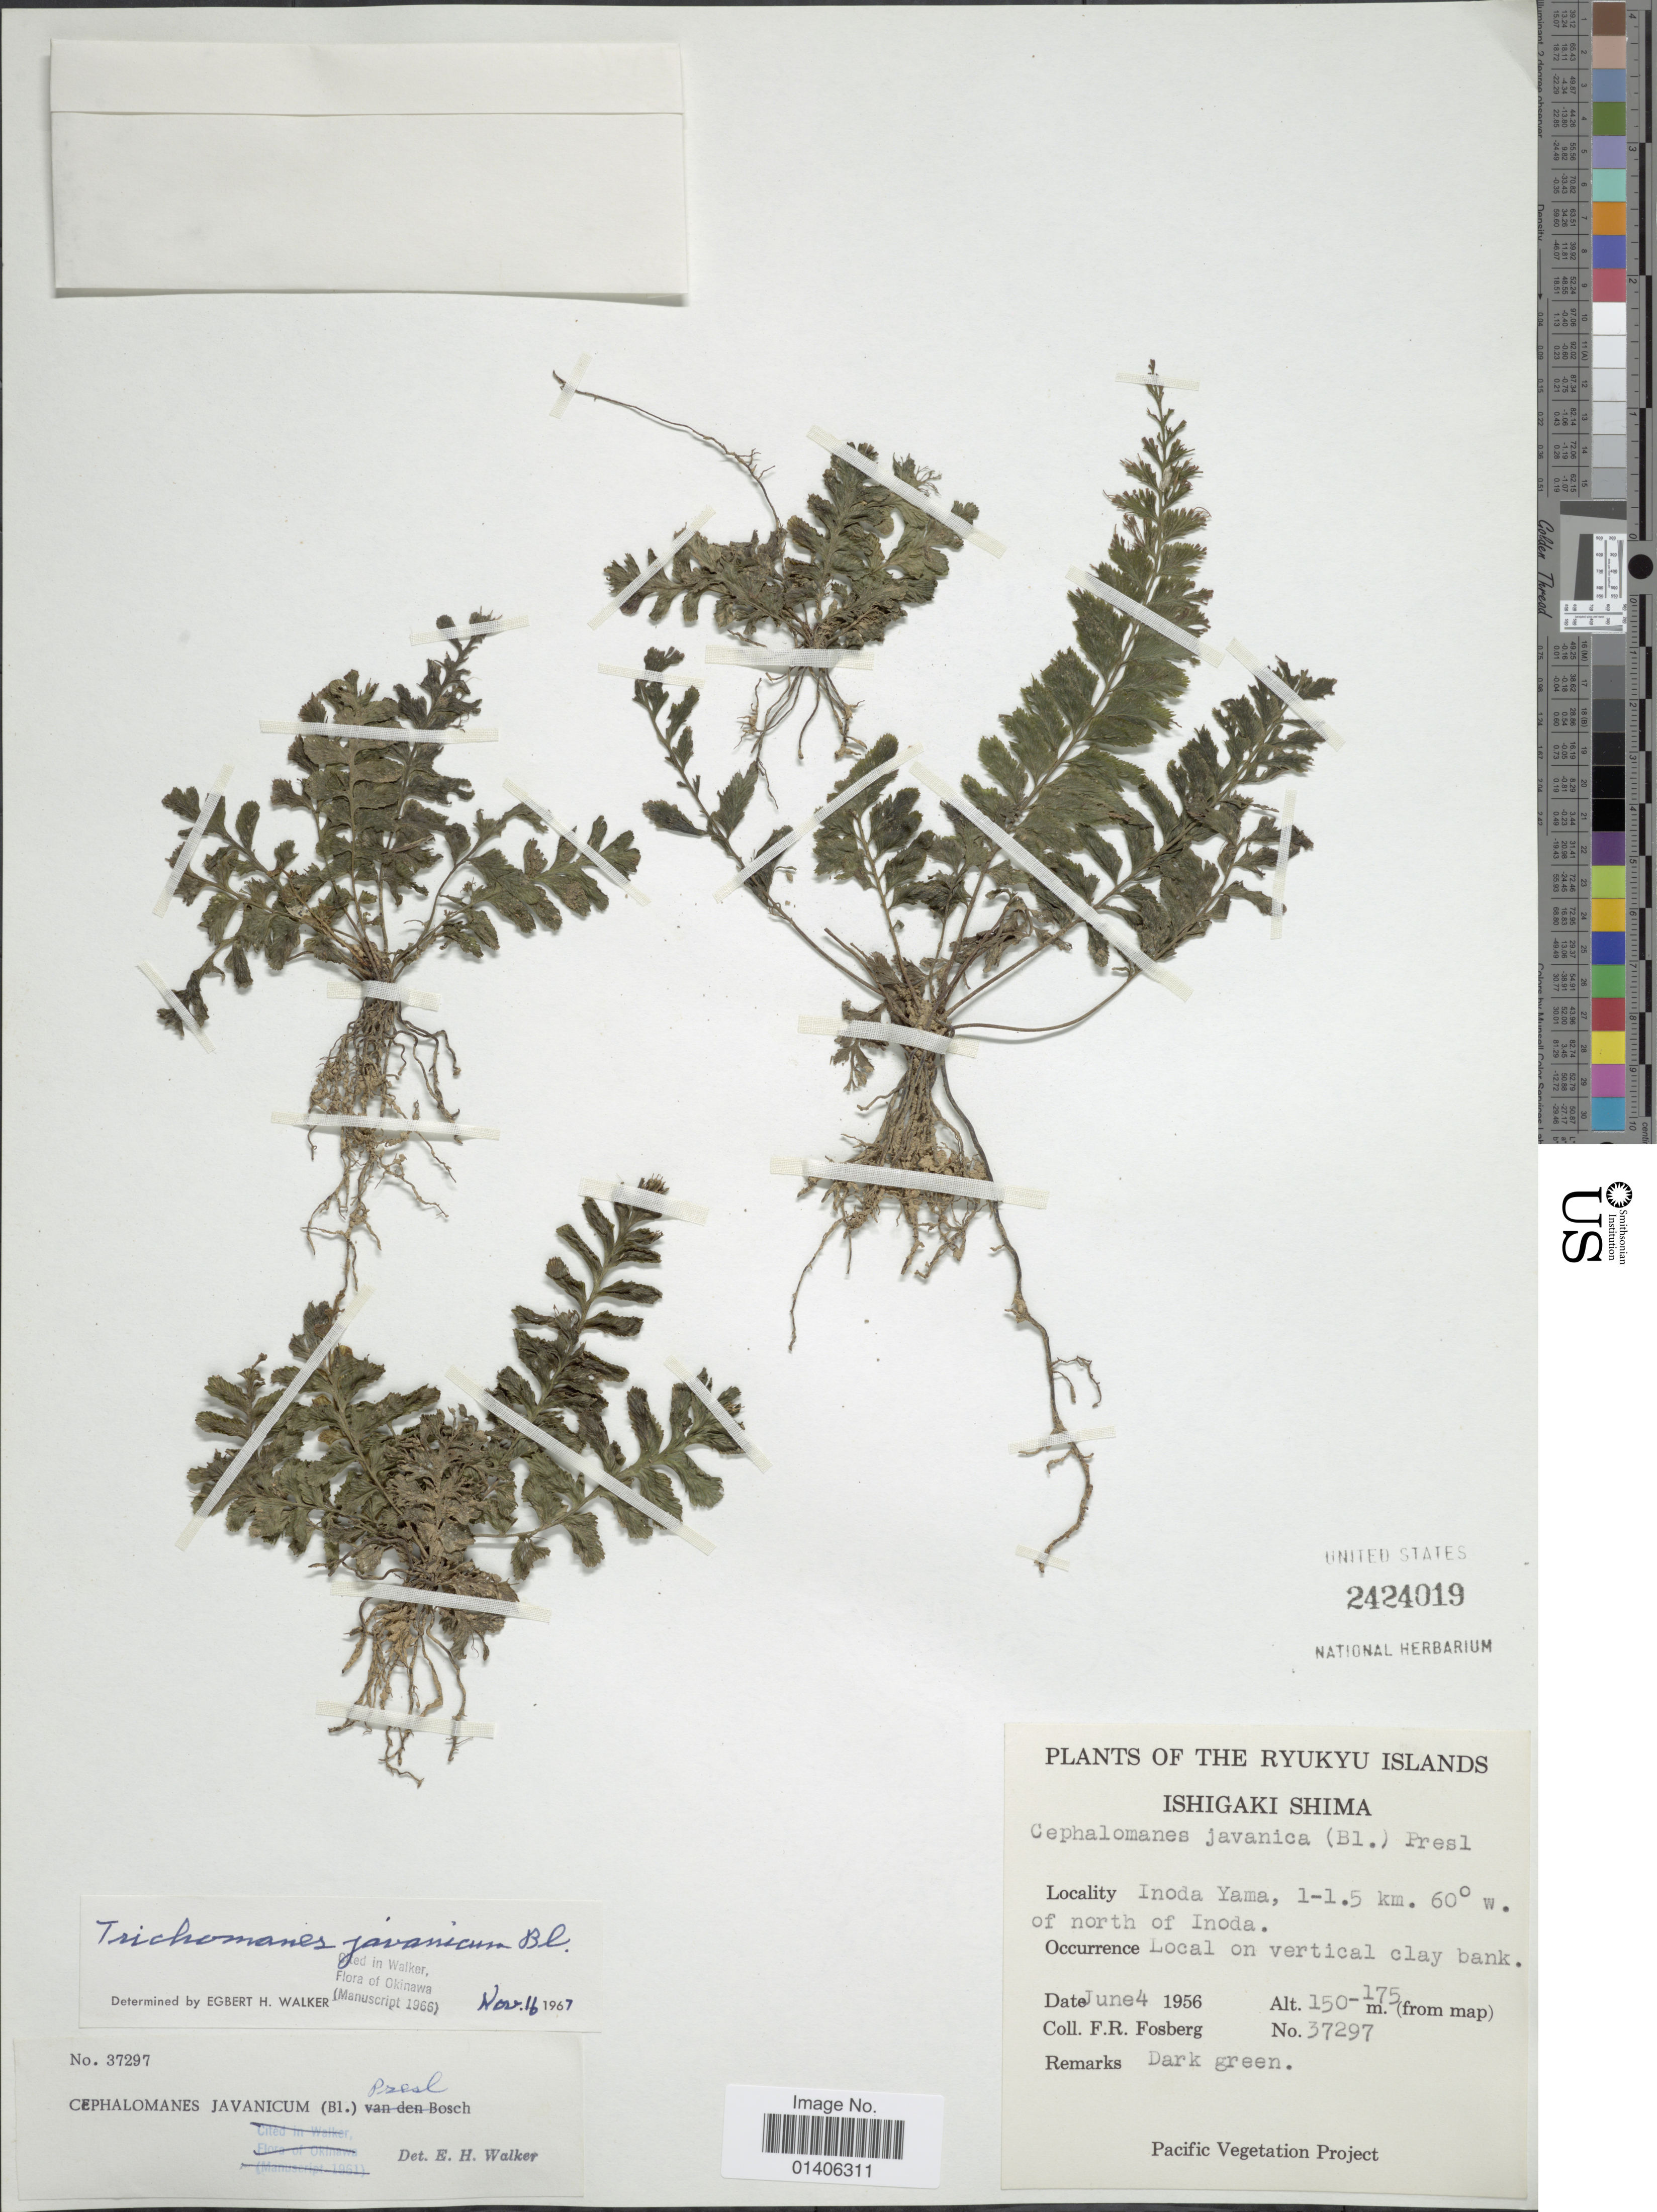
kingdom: Plantae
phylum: Tracheophyta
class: Polypodiopsida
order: Hymenophyllales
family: Hymenophyllaceae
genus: Cephalomanes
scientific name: Cephalomanes javanicum var. asplenoides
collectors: F. R. Fosberg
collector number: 37297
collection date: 1956-06-04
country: Japan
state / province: Okinawa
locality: The Ryukyu Islands, Ishigaki Shami, Inoda Yama, 1-1.5 km 60º w. of north of Inoda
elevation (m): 150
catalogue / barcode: US 2424019